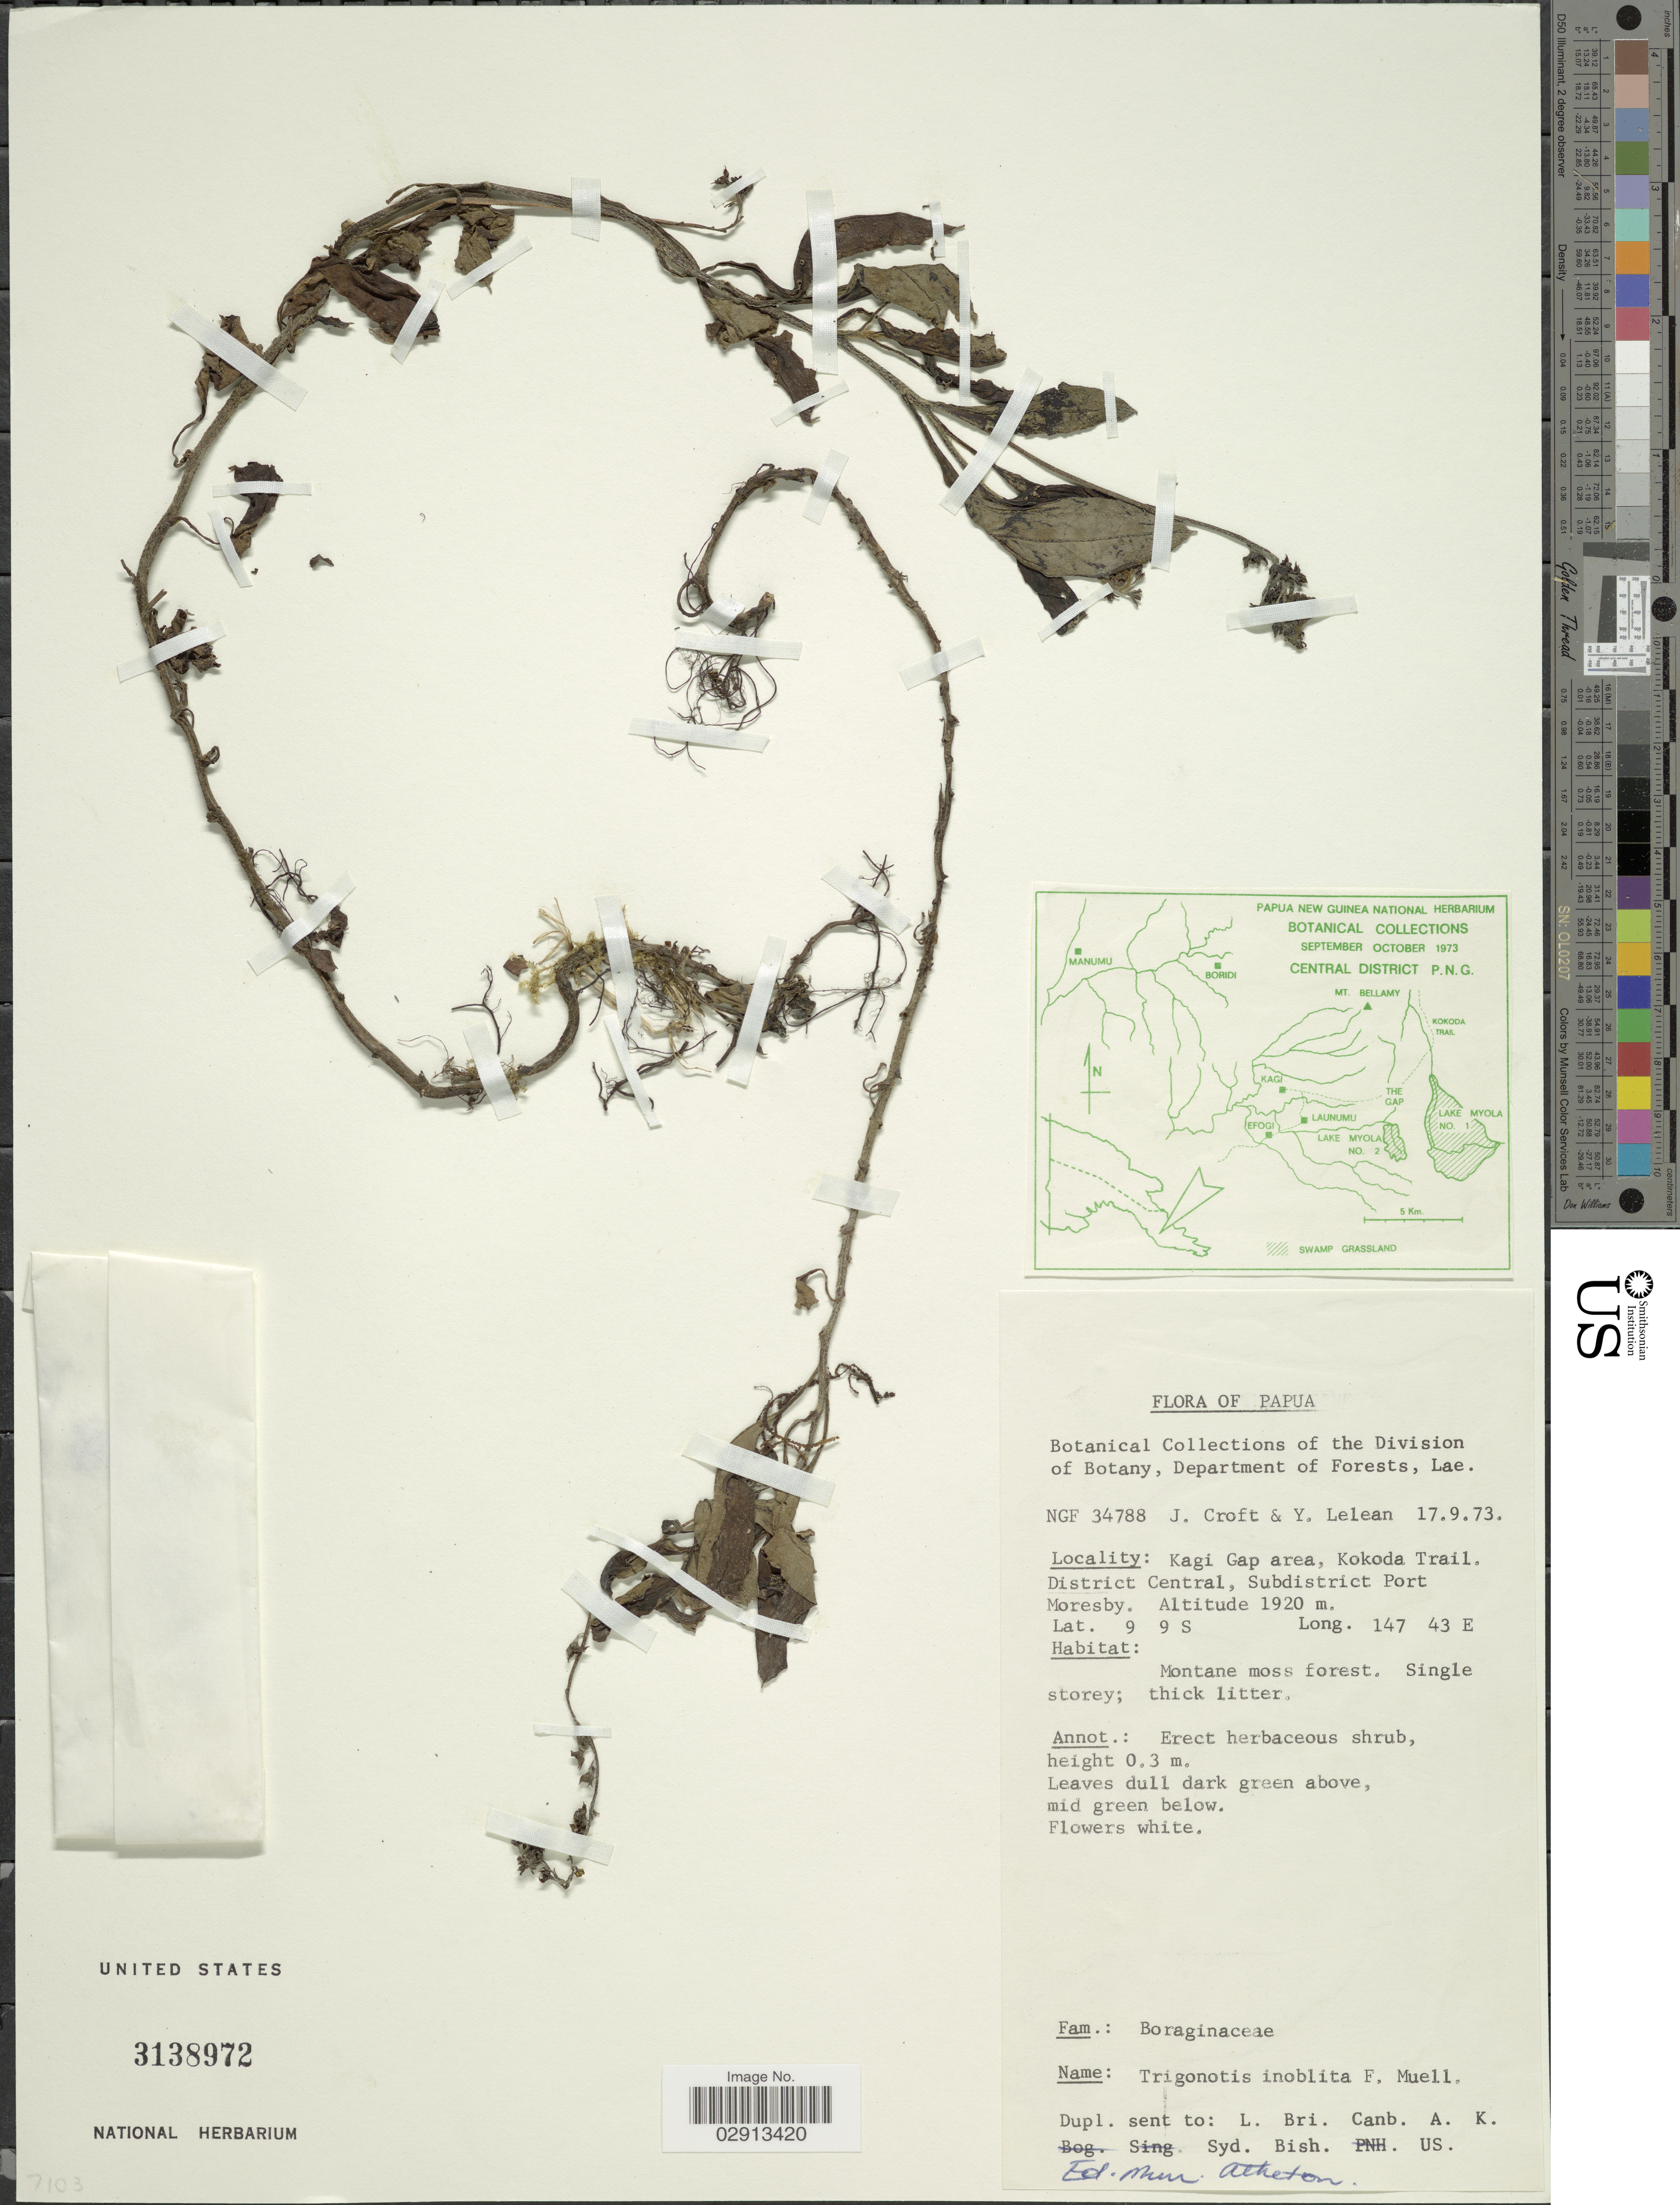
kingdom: Plantae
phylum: Tracheophyta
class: Magnoliopsida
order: Boraginales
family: Boraginaceae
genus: Trigonotis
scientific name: Trigonotis inoblita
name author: F. Muell.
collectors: J. Croft & Y. Lelean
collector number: NGF 34788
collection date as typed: Transcribed d/m/y: 17/9/73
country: Papua New Guinea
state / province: Central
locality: Papua. Kagi Gap area, Kokoda Trail. District Central, Subdistrict Port Moresby.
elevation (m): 1920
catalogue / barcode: US 3138972